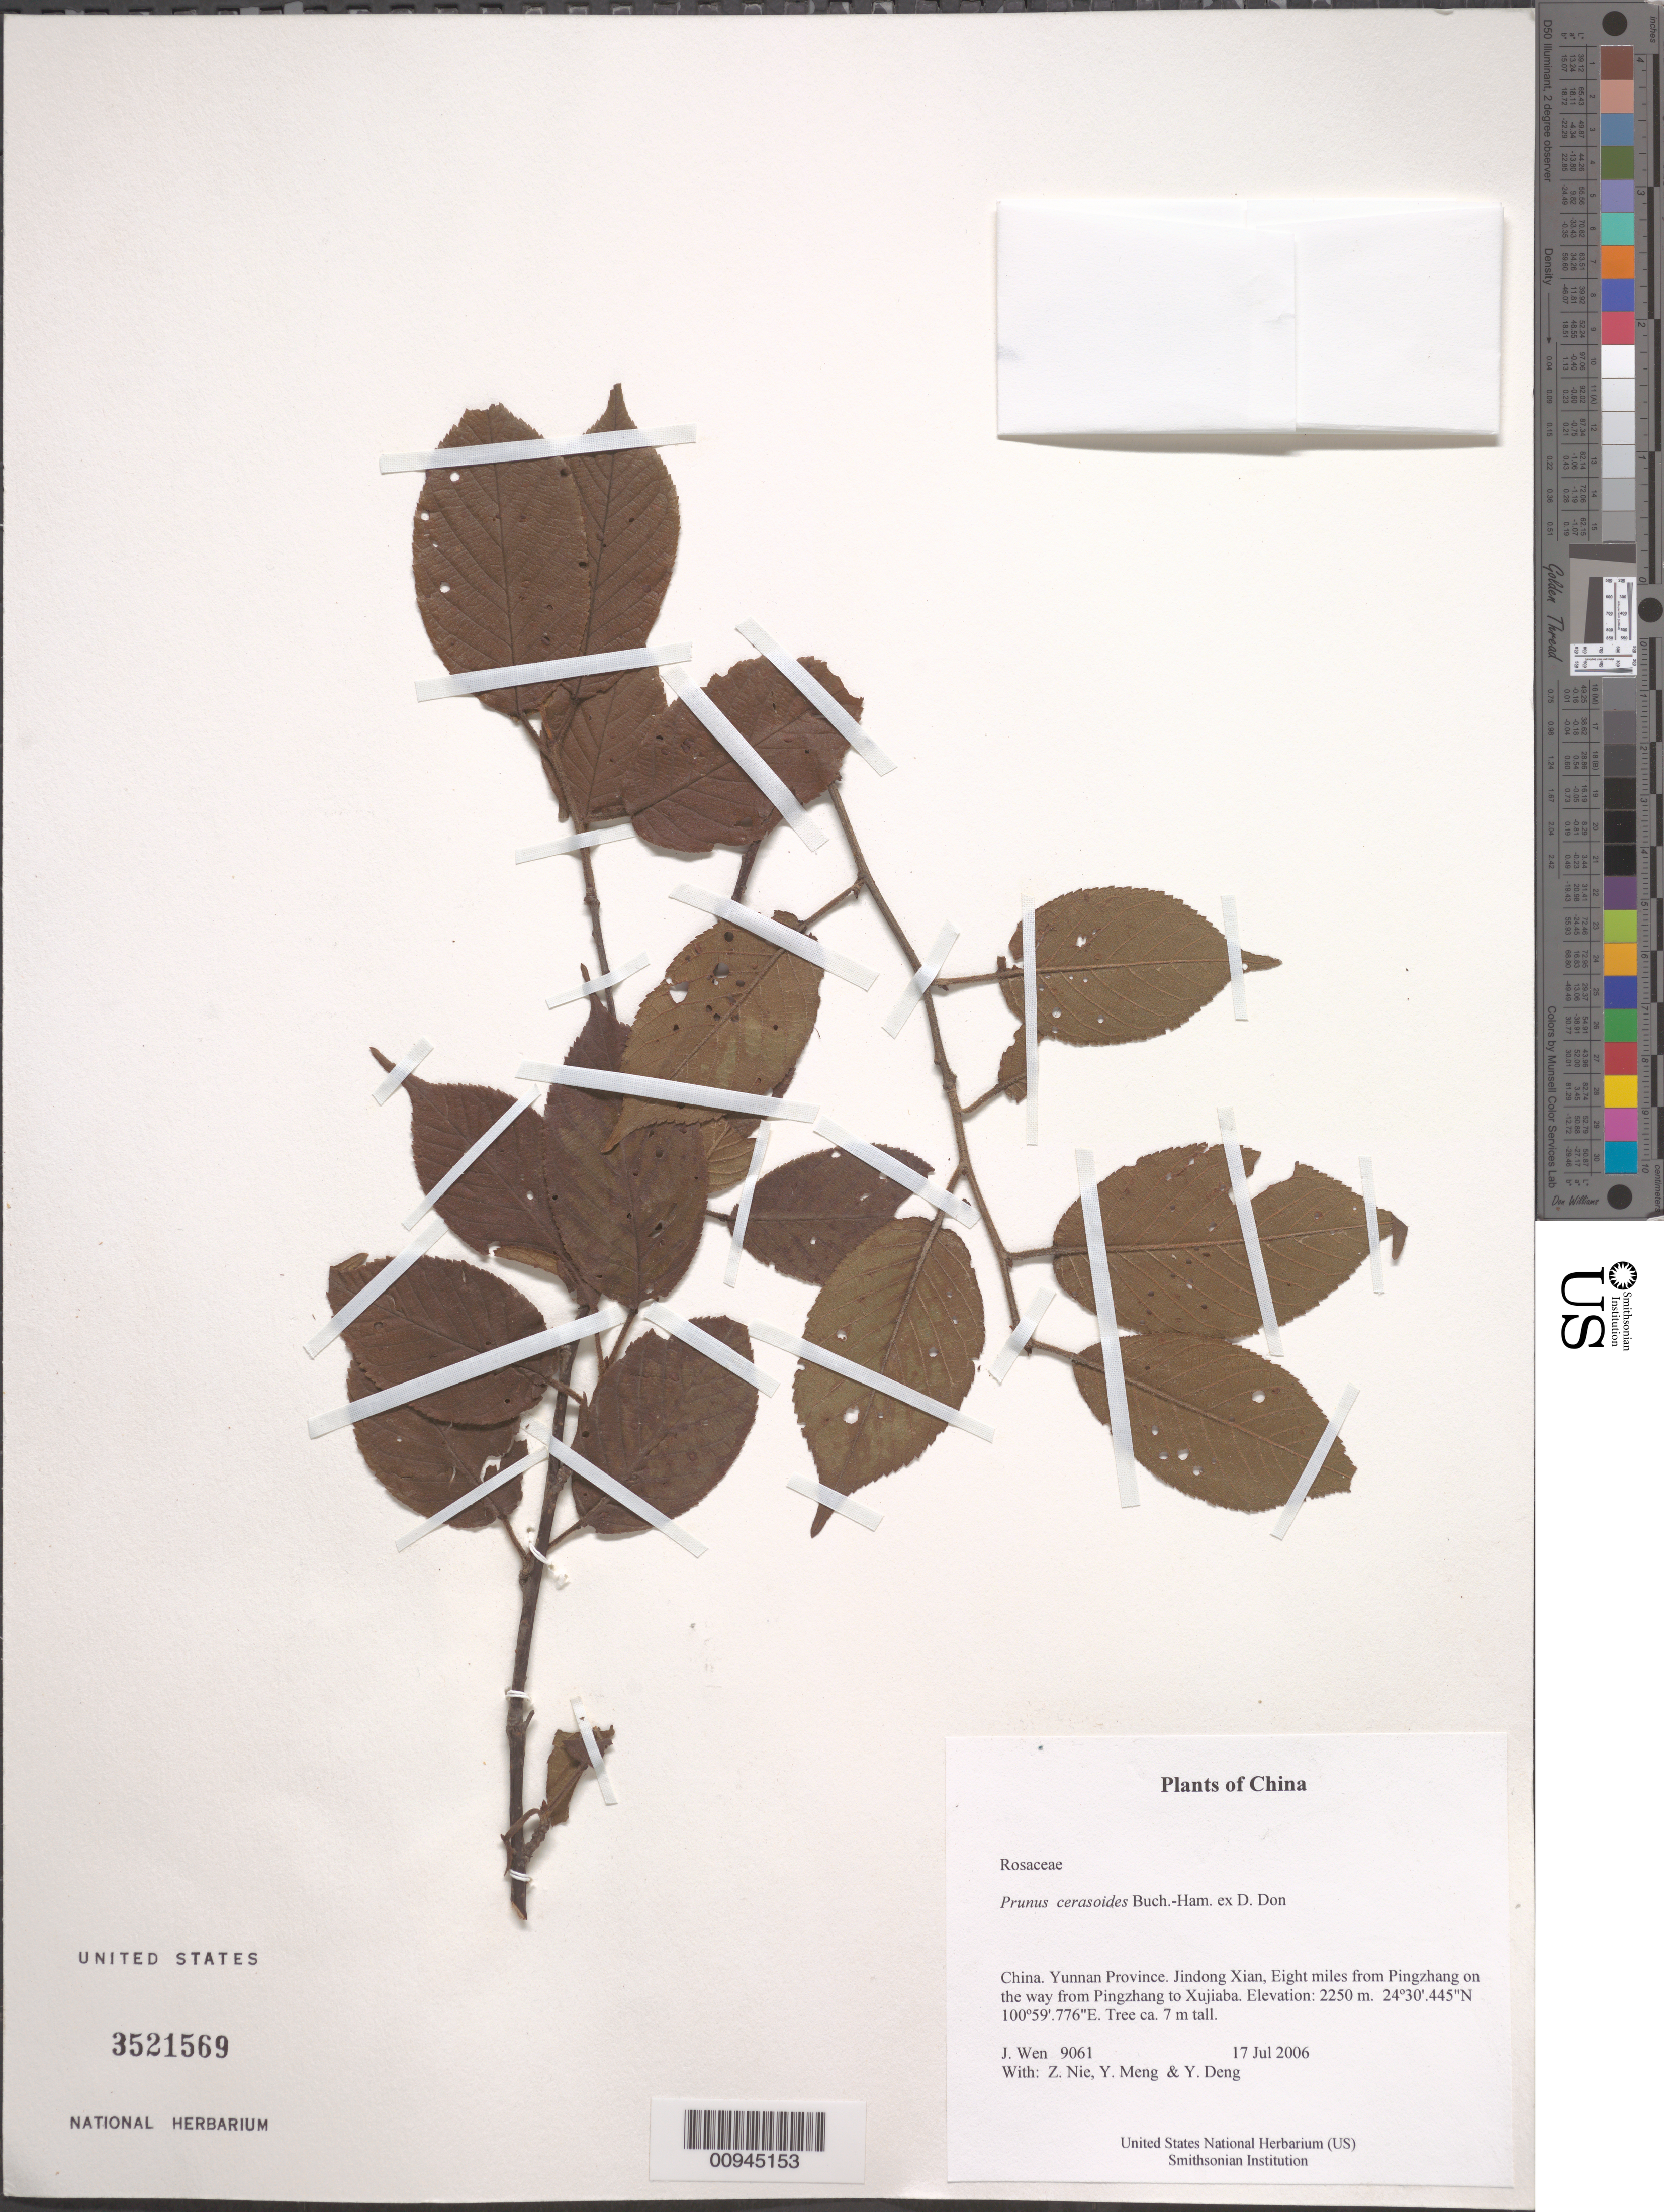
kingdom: Plantae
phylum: Tracheophyta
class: Magnoliopsida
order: Rosales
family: Rosaceae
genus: Prunus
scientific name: Prunus cerasoides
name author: Buch.-Ham. ex D. Don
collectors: J. Wen, Z. Nie, Y. Meng & Y. Deng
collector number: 9061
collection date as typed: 17 Jul 2006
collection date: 2006-07-17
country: China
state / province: Yunnan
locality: Jindong Xian, 8 mi from Pingzhang on the way from Pingzhang to Xujiaba.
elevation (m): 2250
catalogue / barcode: US 3521569